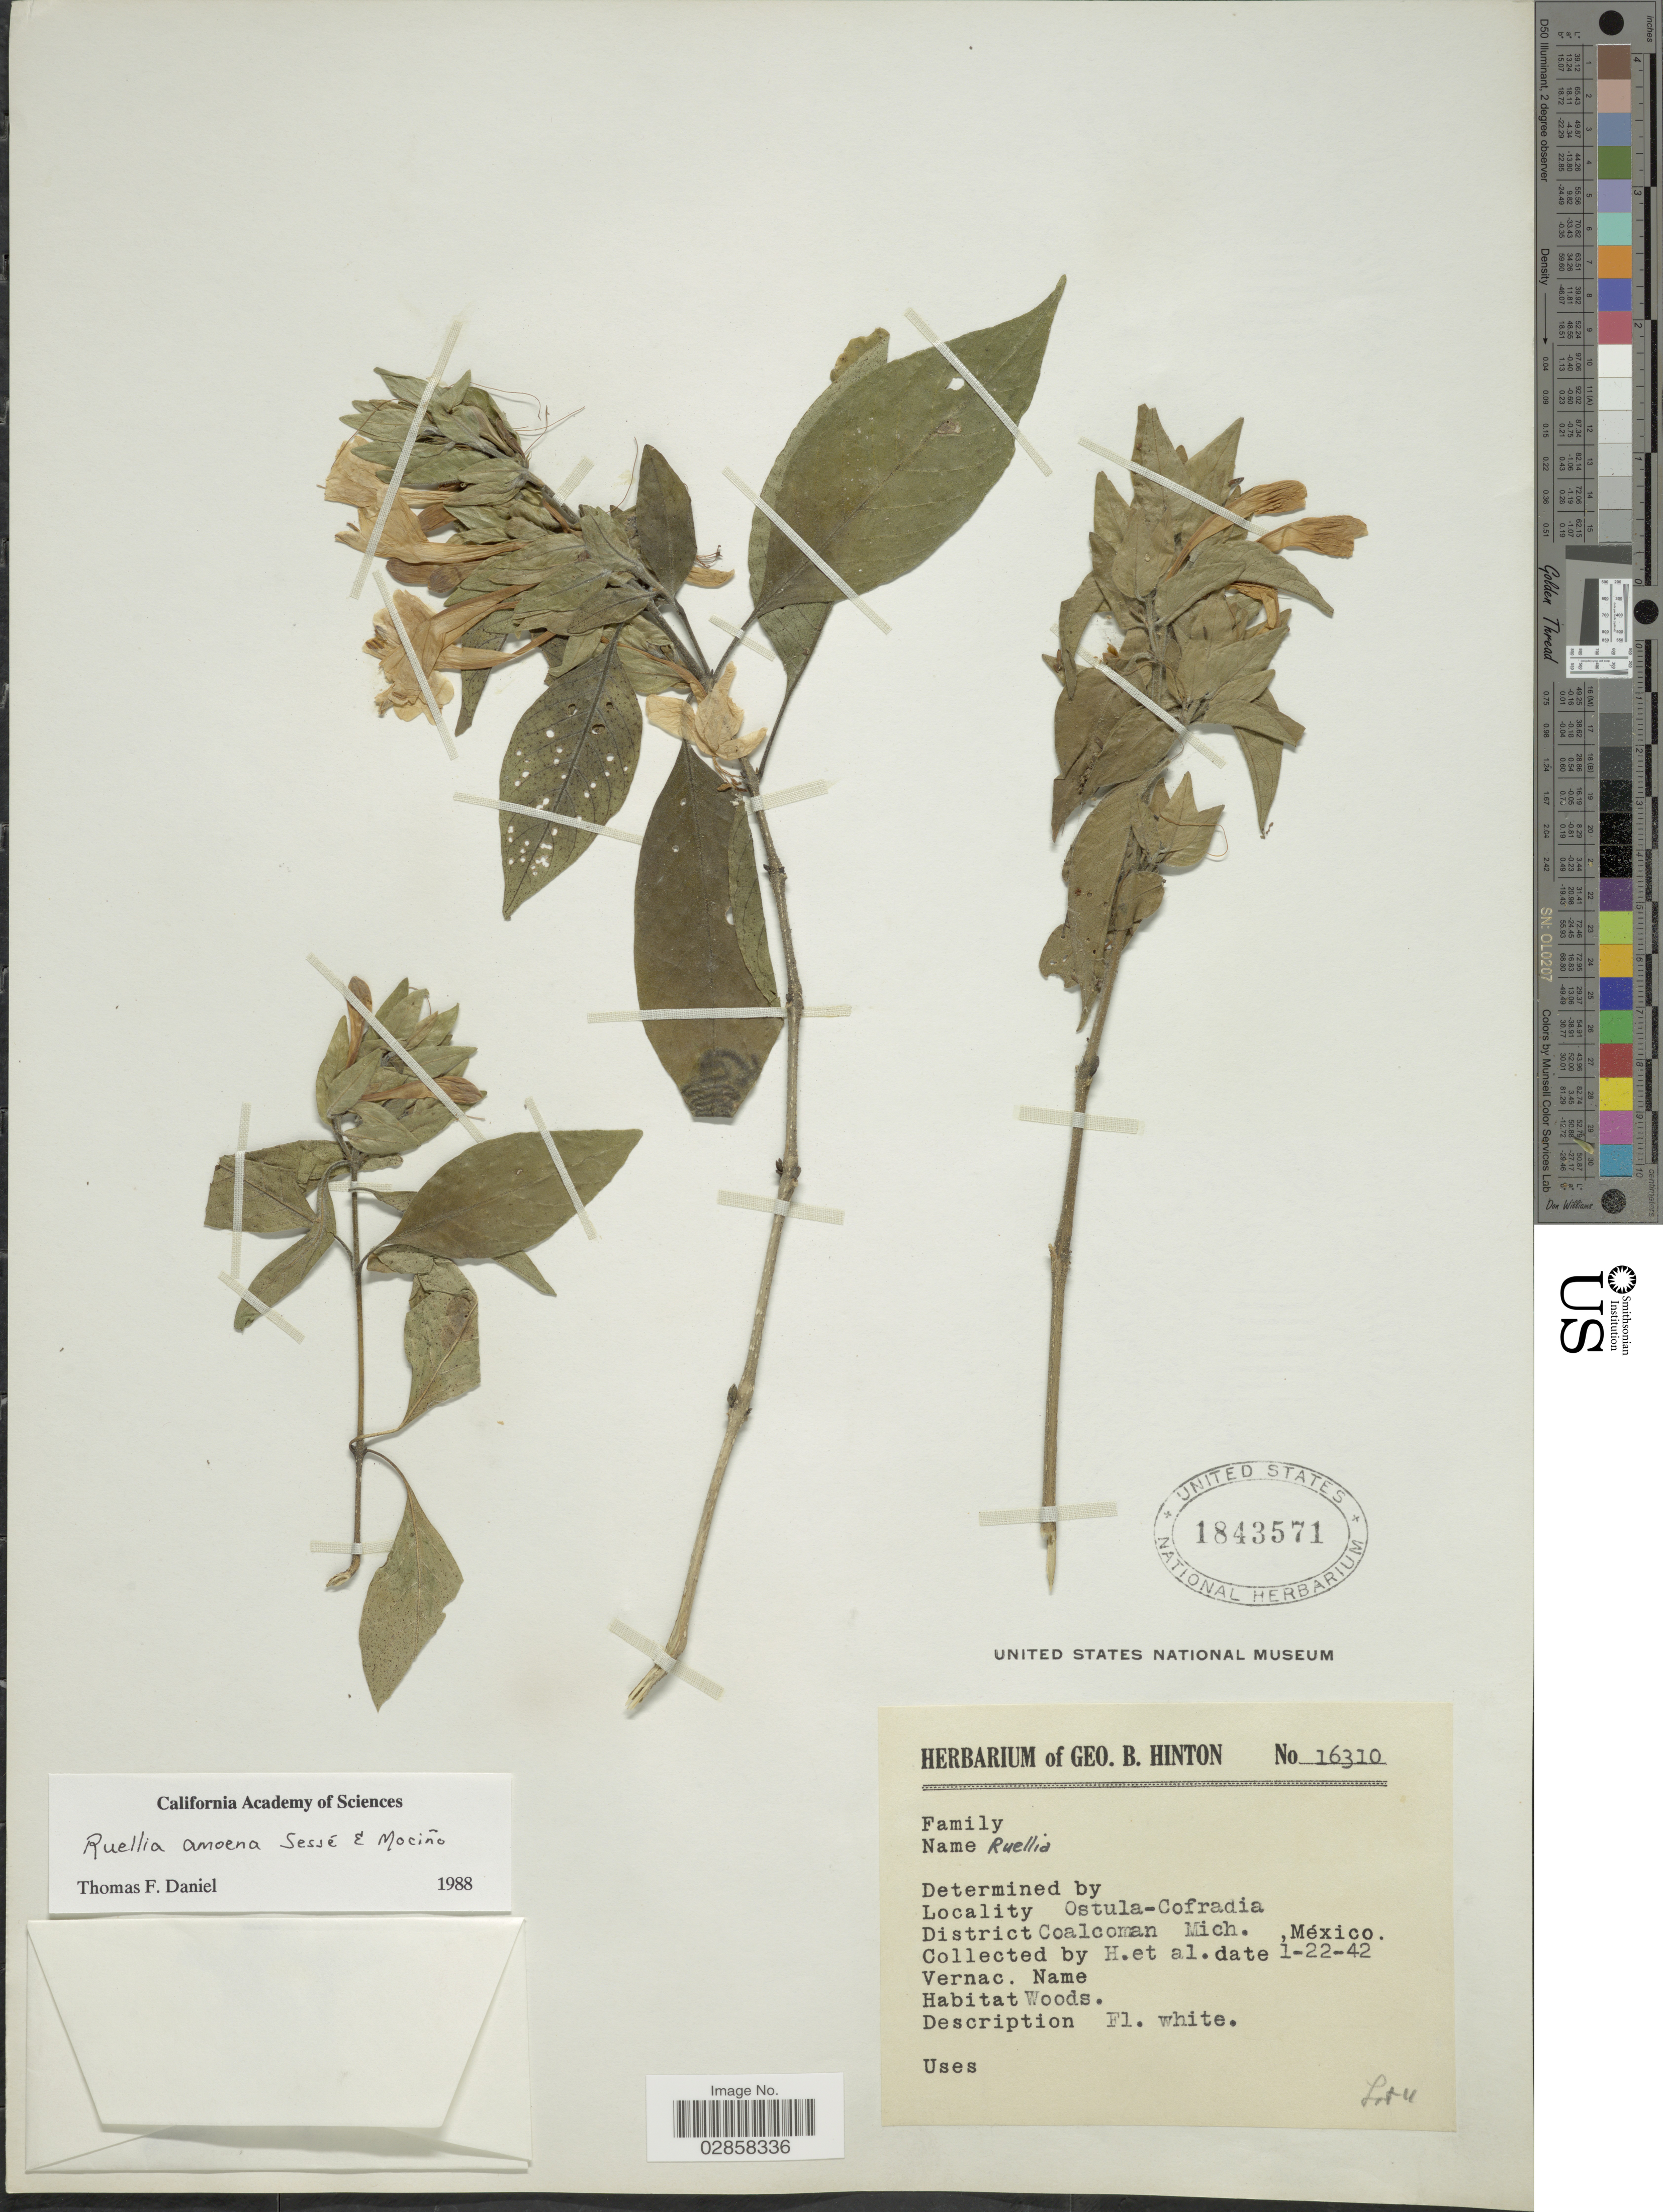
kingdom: Plantae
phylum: Tracheophyta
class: Magnoliopsida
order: Lamiales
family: Acanthaceae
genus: Ruellia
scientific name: Ruellia amoena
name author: Sessé & Moc.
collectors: G. B. Hinton & et al.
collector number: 16310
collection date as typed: Transcribed d/m/y: 22/1/42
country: Mexico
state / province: Michoacán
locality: Ostula-Cofradia. District Coalcoman.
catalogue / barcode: US 1843571